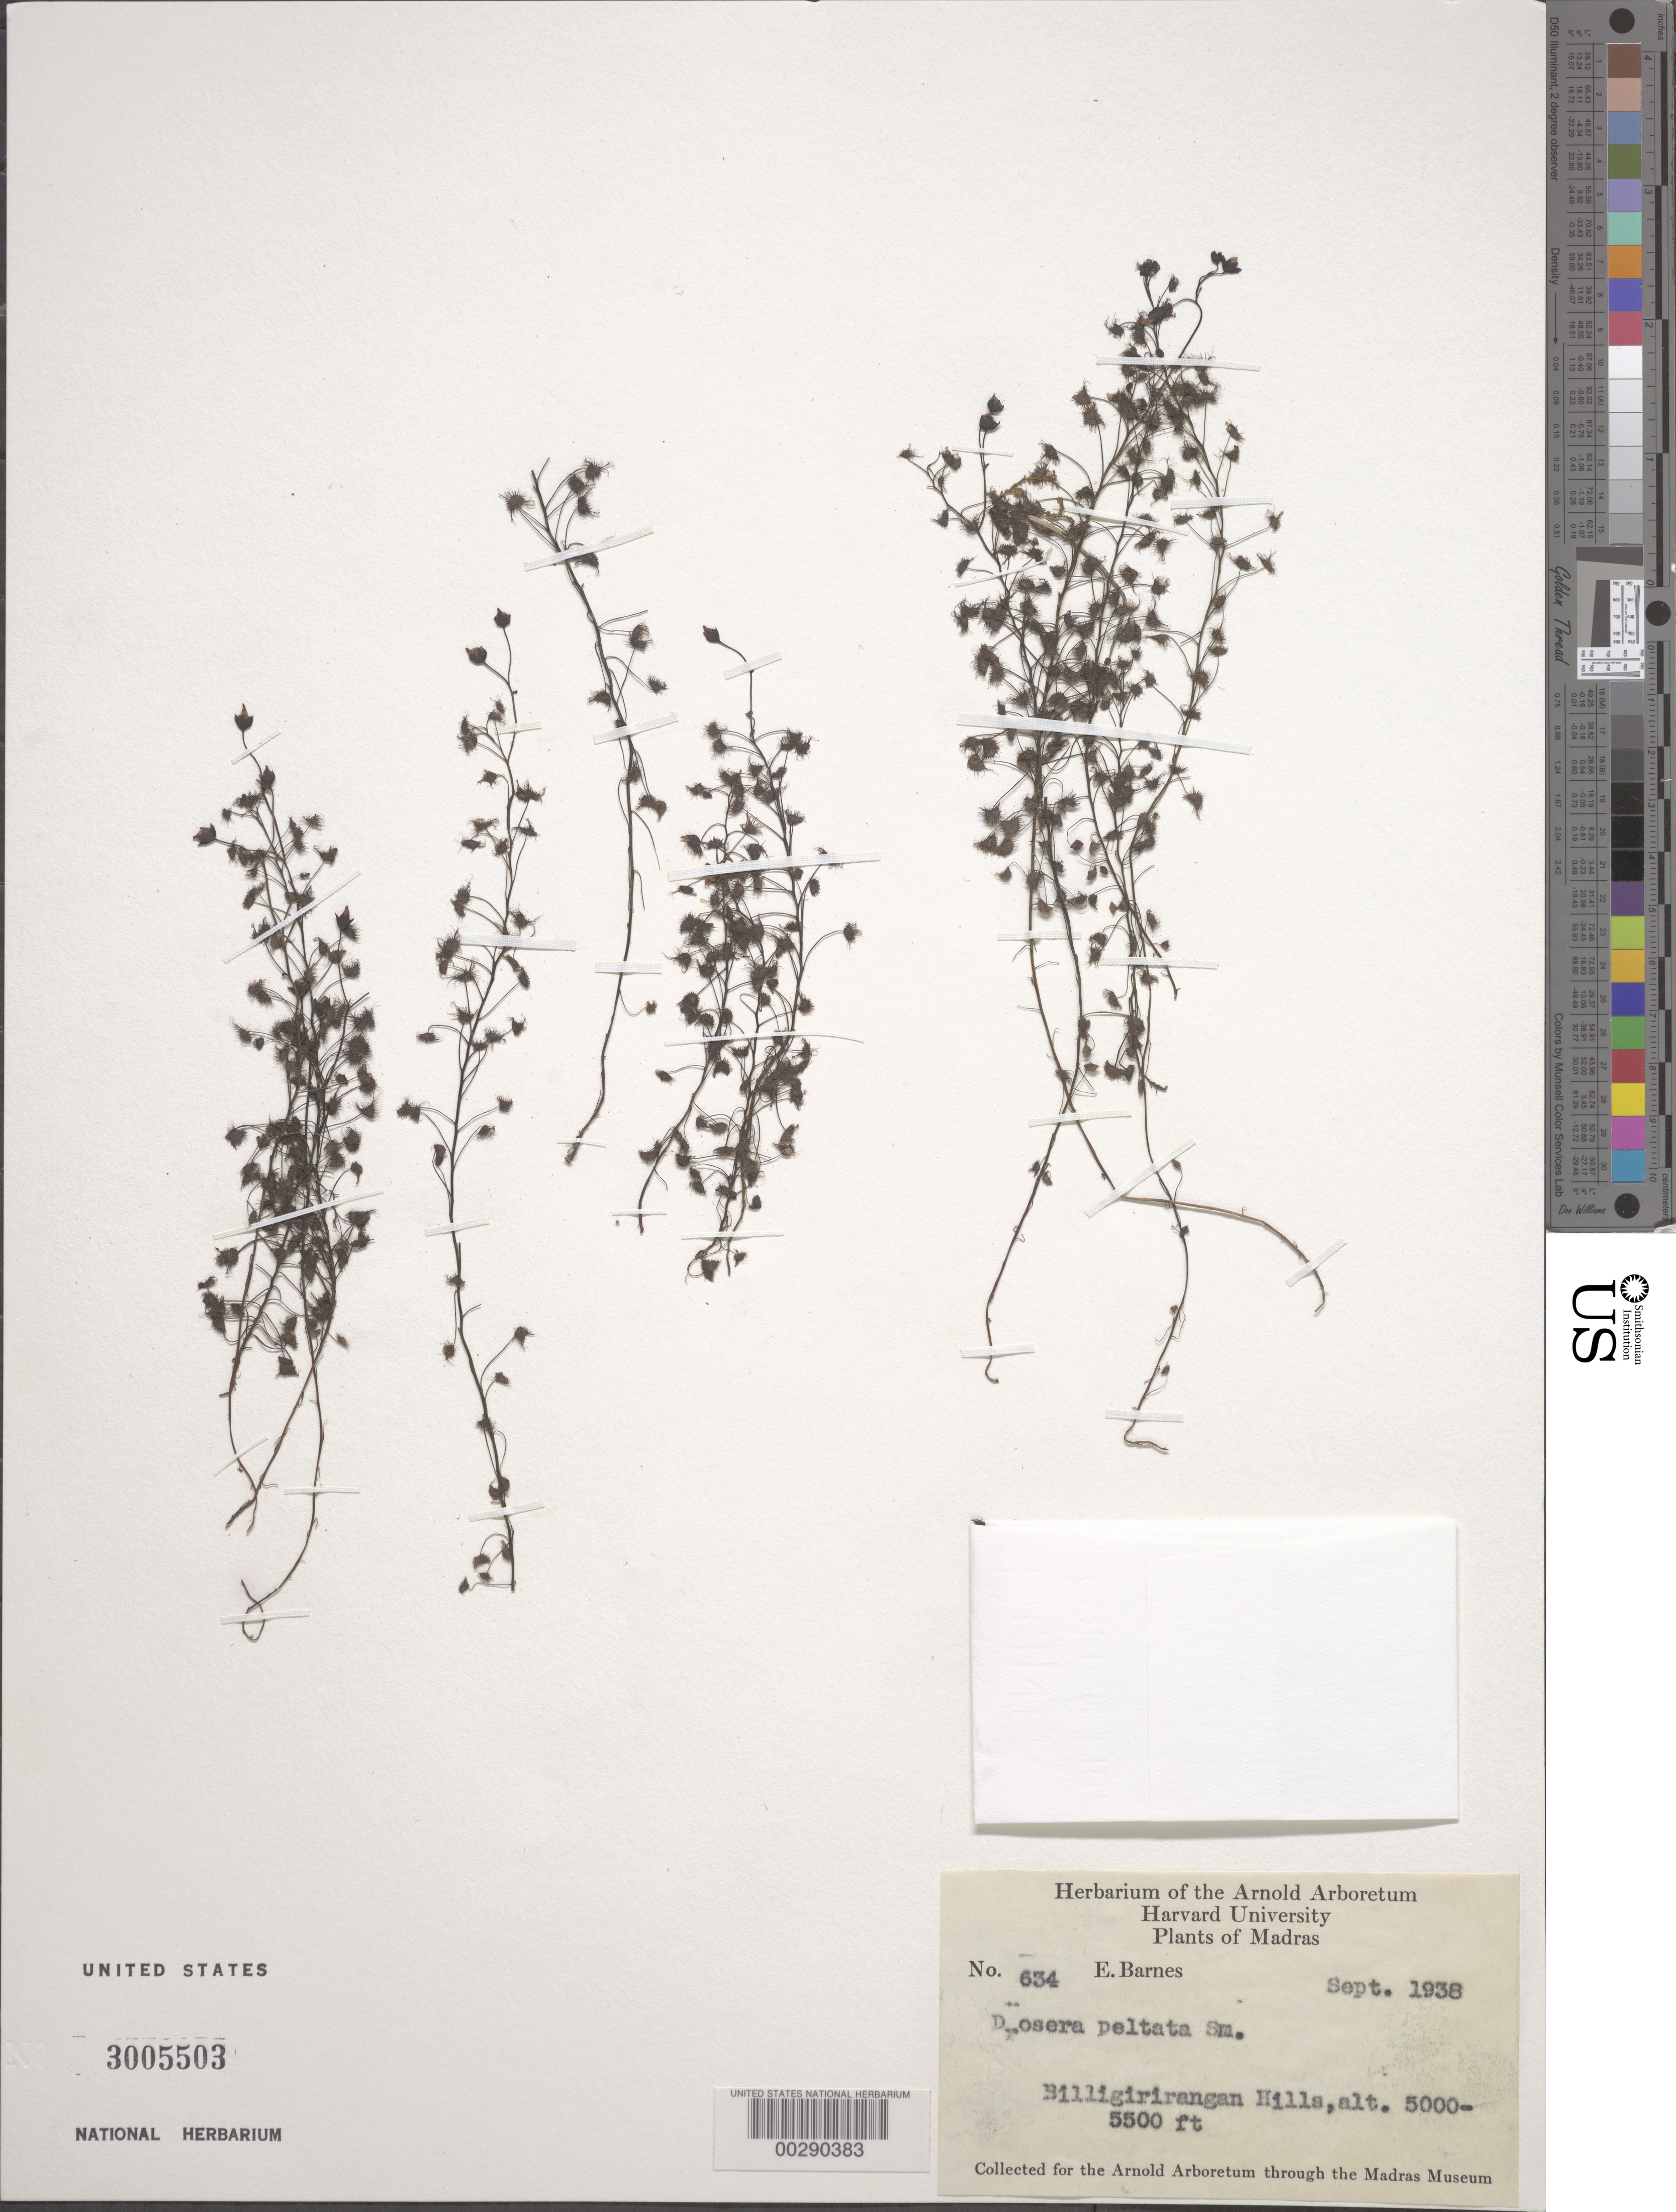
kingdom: Plantae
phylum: Tracheophyta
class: Magnoliopsida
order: Caryophyllales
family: Droseraceae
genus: Drosera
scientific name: Drosera peltata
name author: Sm. ex Willd.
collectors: E. Barnes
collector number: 634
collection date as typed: Sep 1938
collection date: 1938-09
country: India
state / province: Tamil Nadu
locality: Madras, billigirirangan hills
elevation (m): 1524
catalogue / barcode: US 3005503